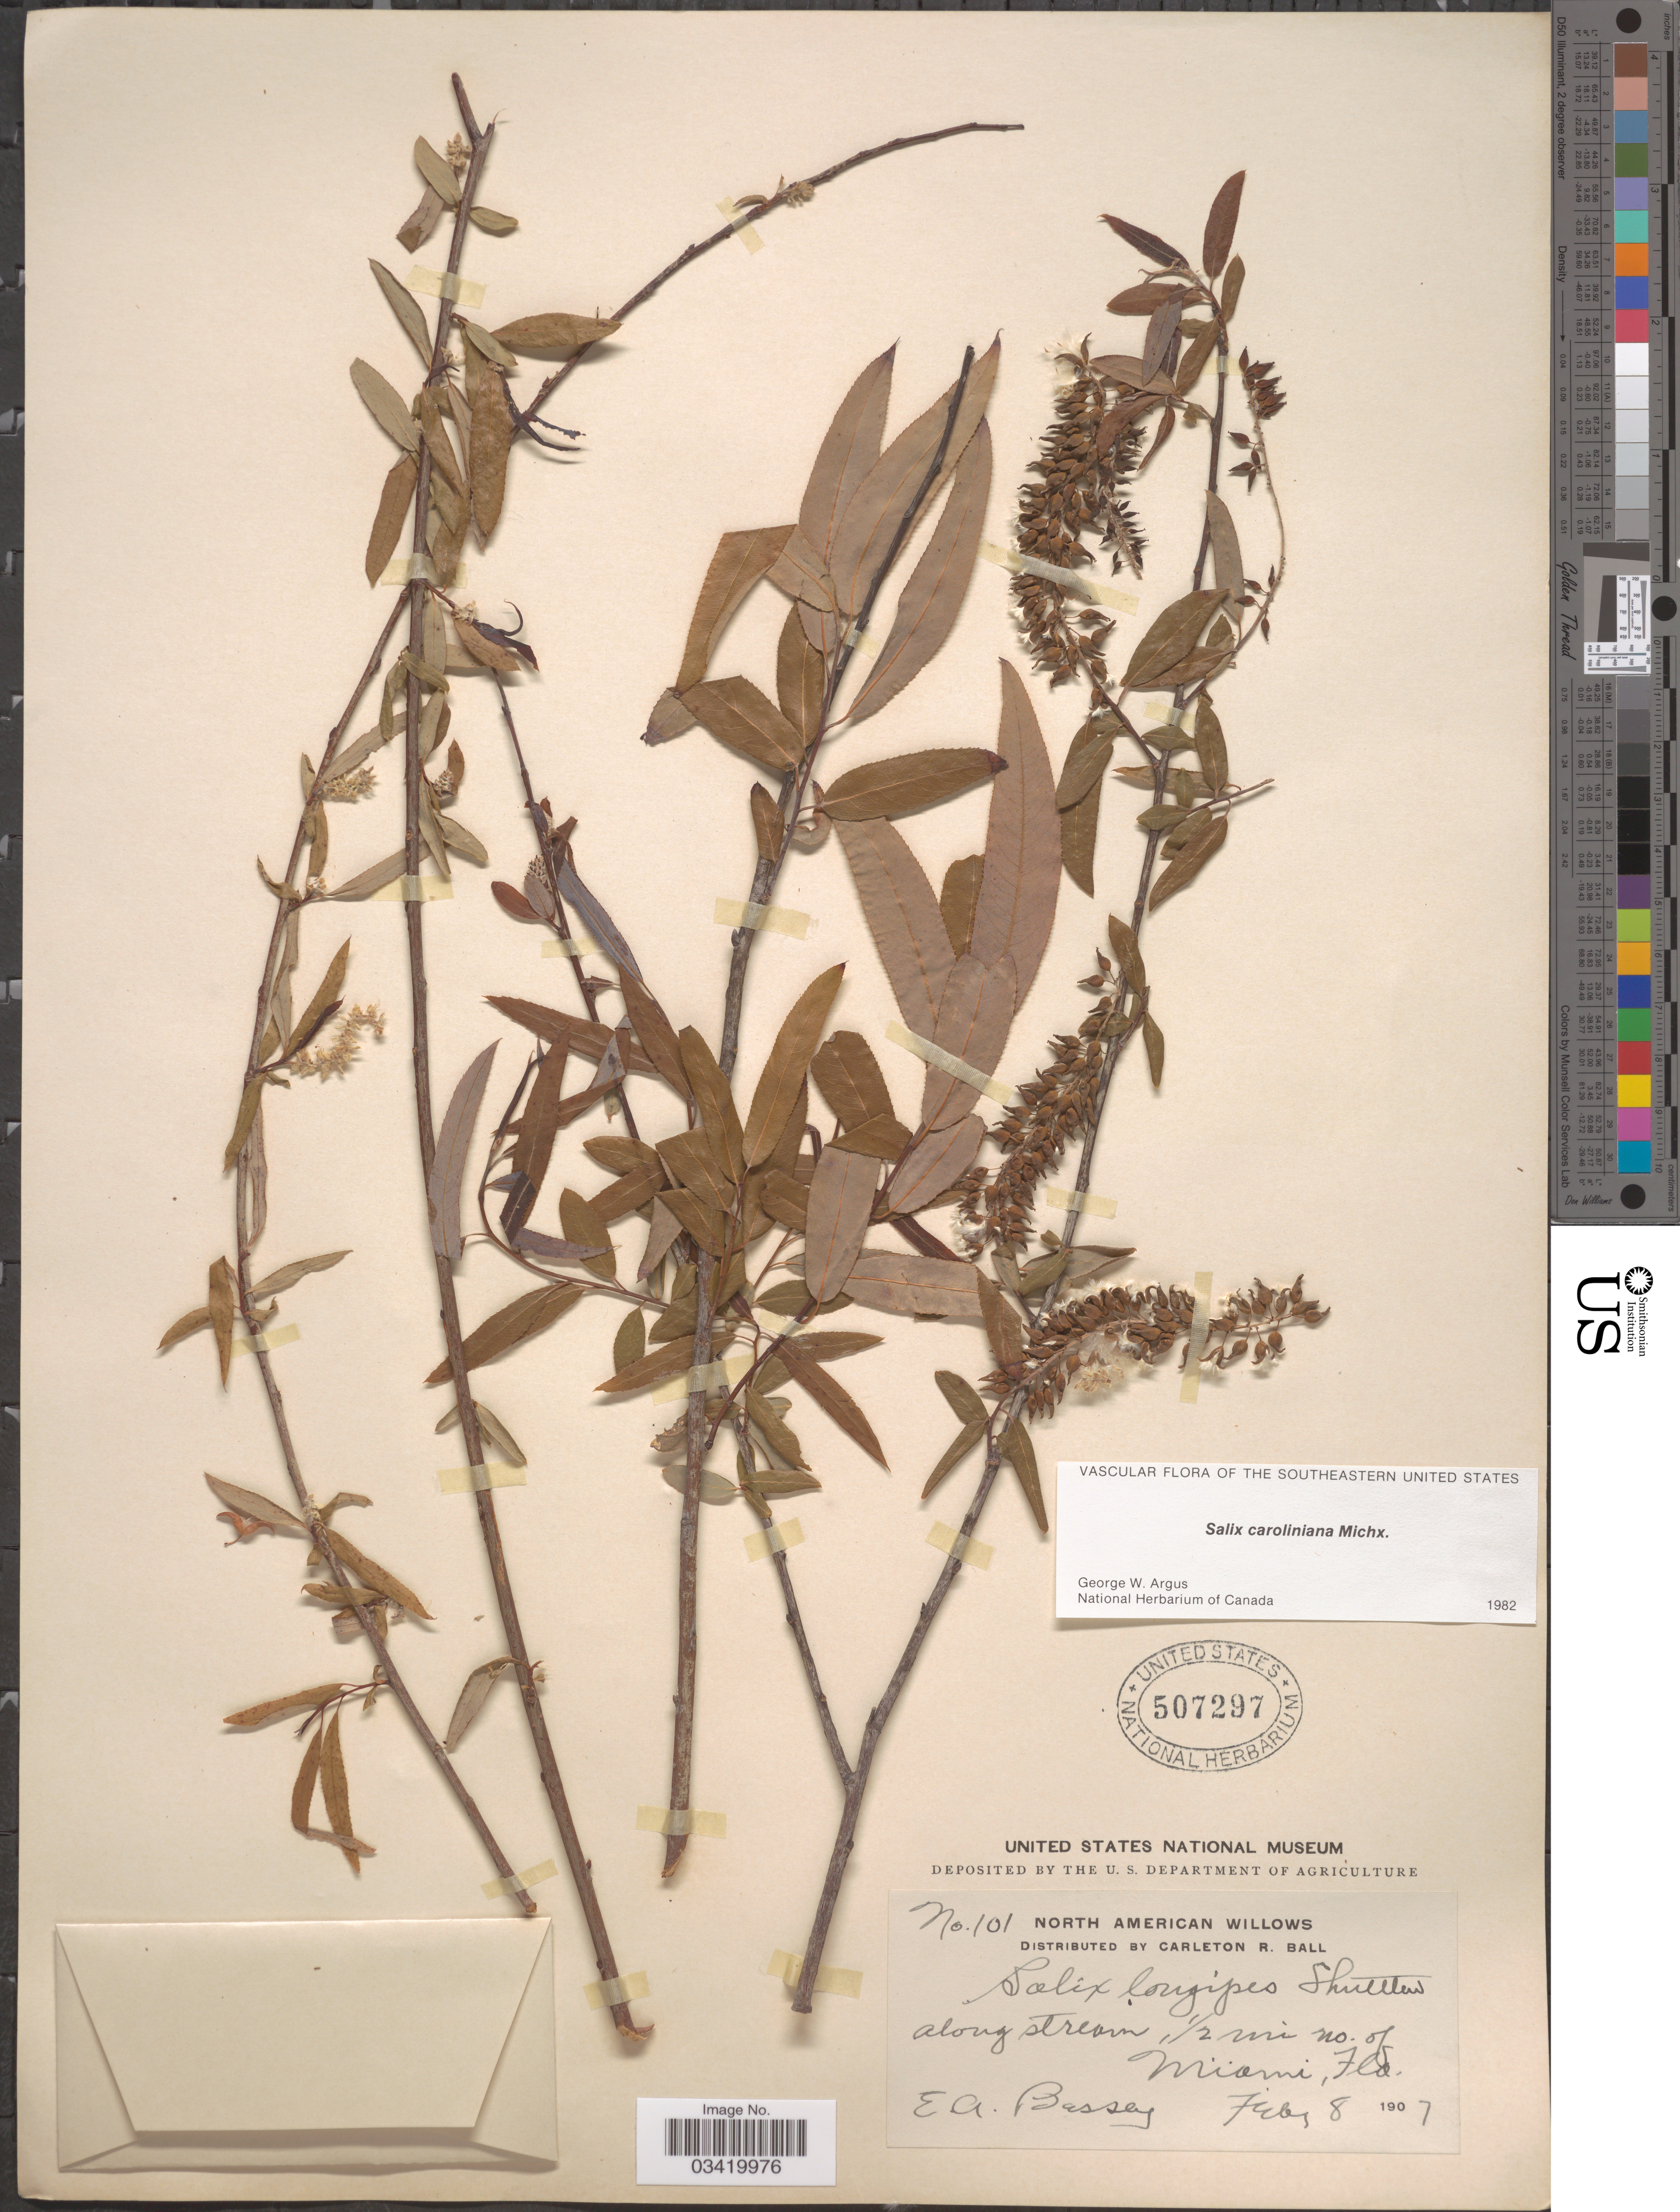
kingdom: Plantae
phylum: Tracheophyta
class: Magnoliopsida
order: Malpighiales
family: Salicaceae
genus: Salix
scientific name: Salix caroliniana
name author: Michx.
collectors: E. A. Bessey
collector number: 101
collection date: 1907-02-08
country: United States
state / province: Florida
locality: Along stream, ½ mi no. of Miami.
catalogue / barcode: US 507297